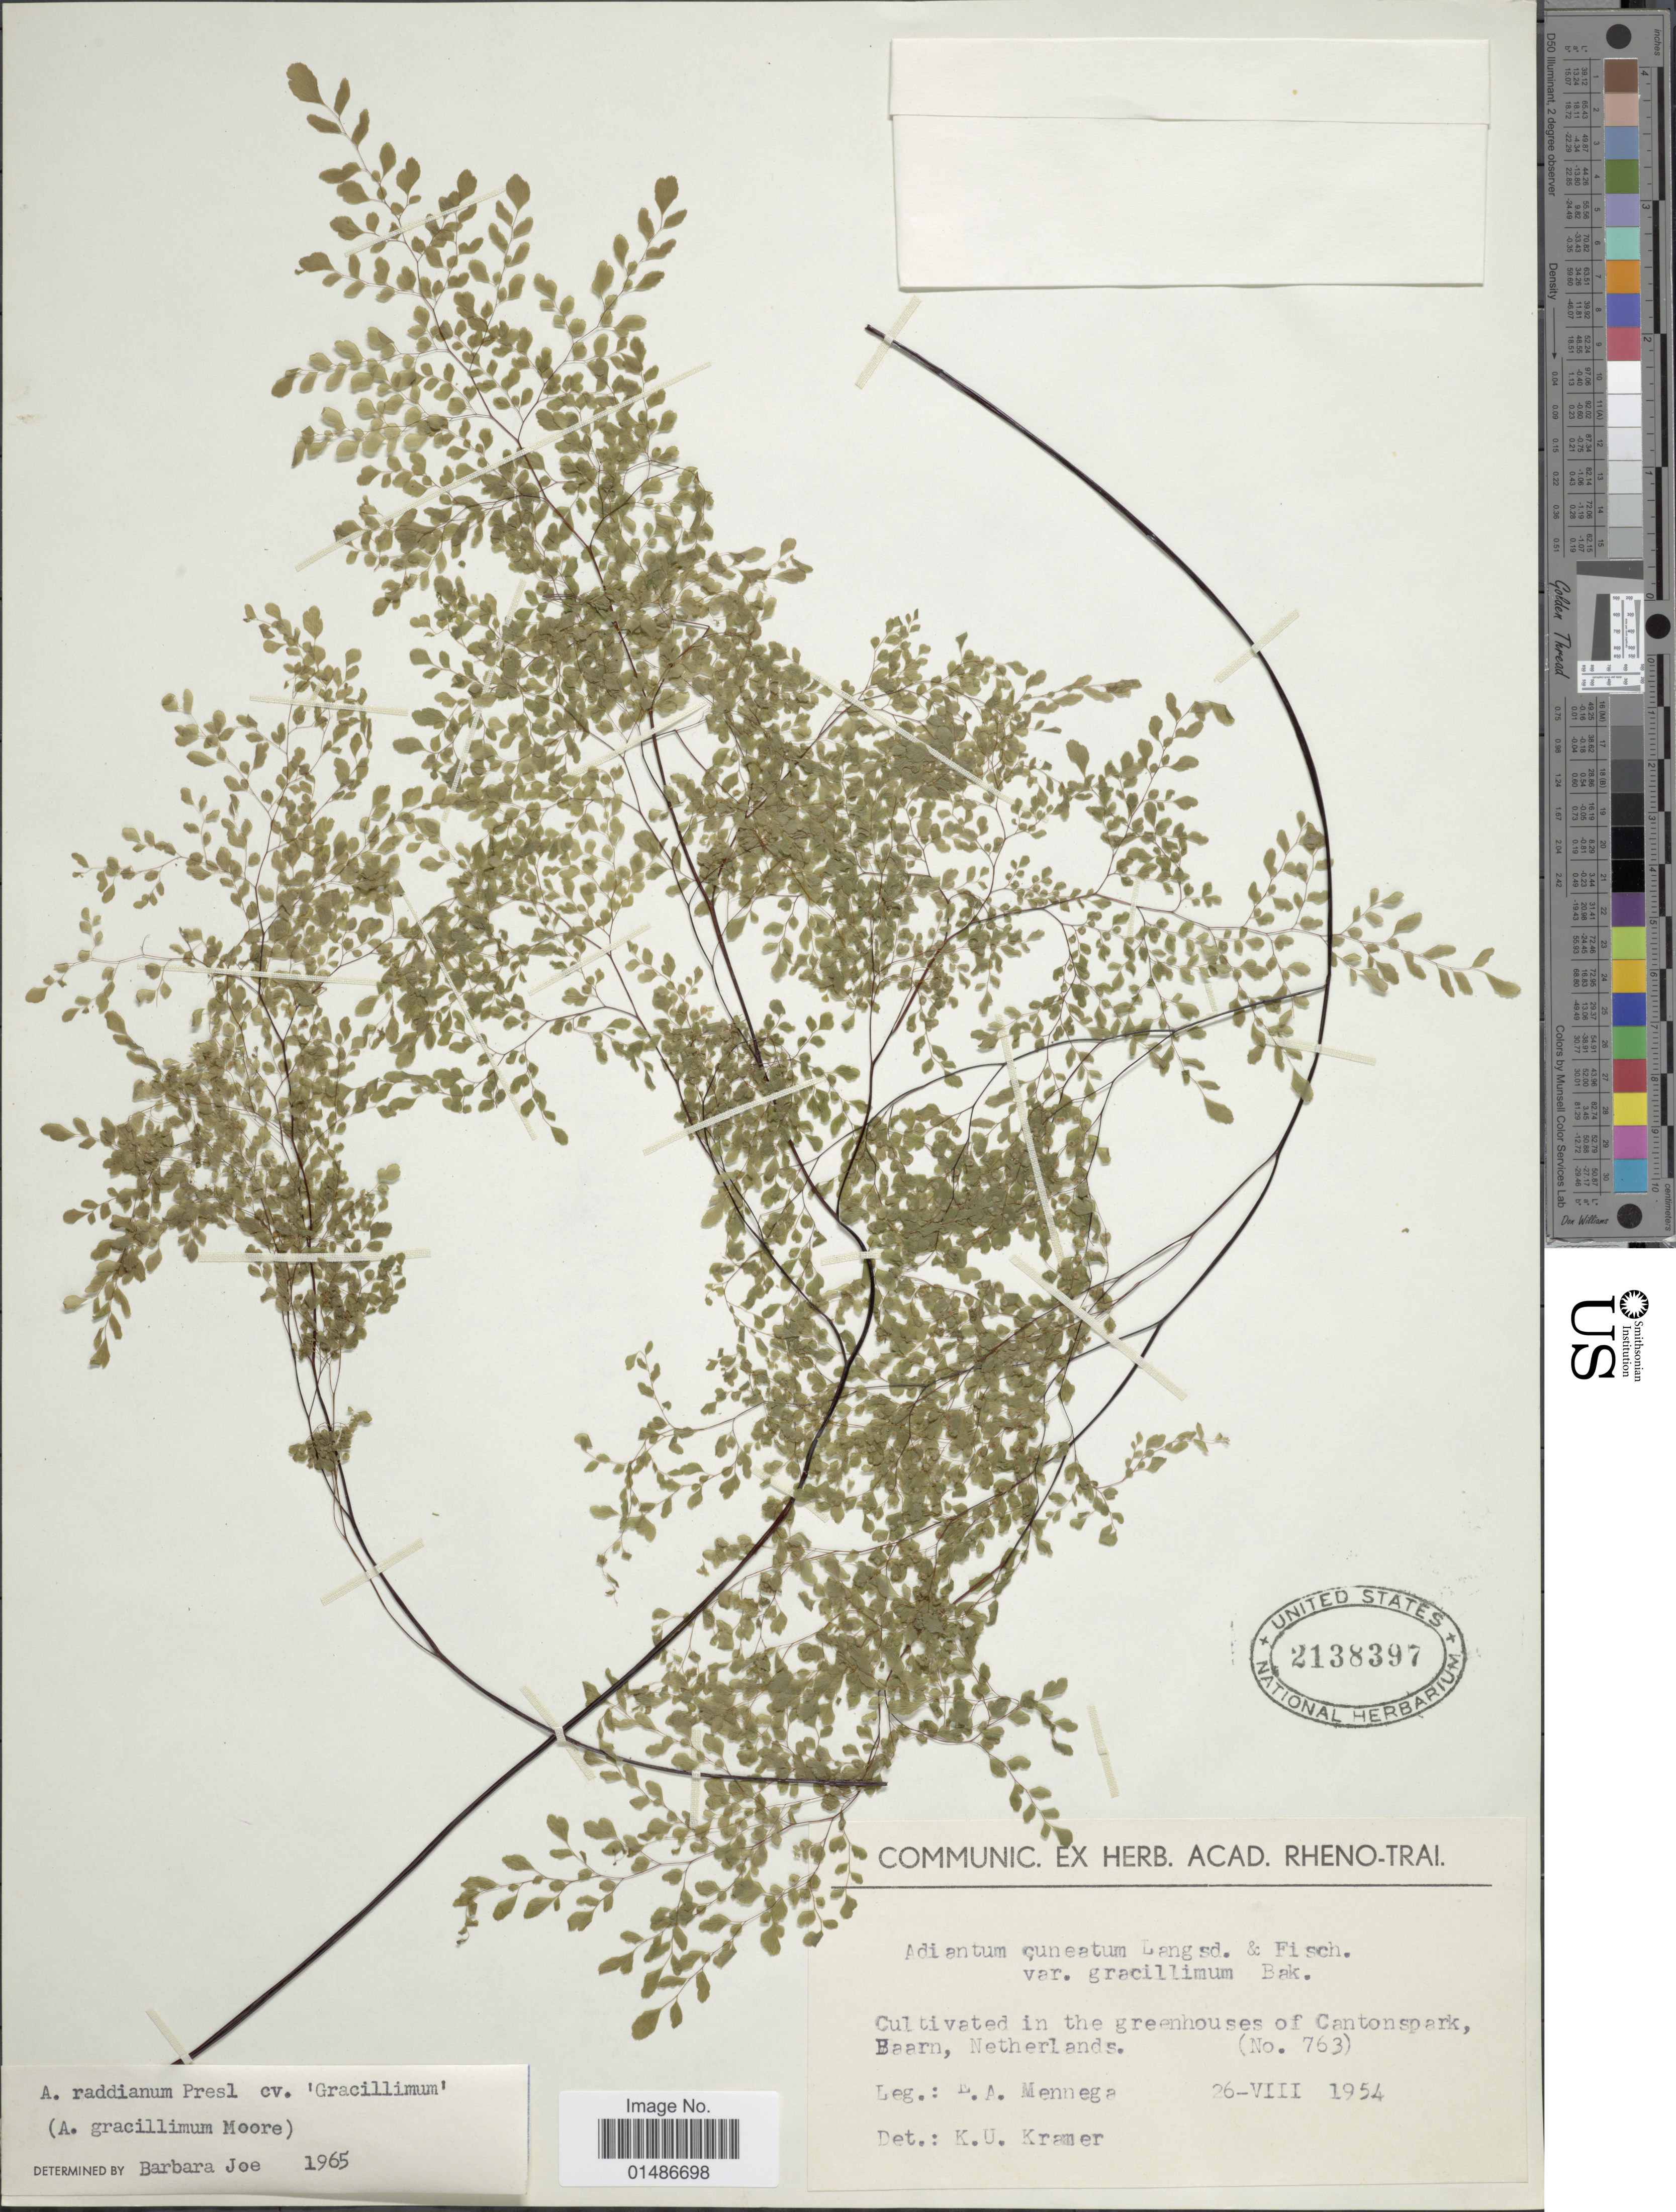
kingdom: Plantae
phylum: Tracheophyta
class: Polypodiopsida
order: Polypodiales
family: Pteridaceae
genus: Adiantum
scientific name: Adiantum raddianum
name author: C. Presl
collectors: E. A. Mennega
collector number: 763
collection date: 1954-08-26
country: Netherlands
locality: Cultivated in the greenhouses of Cantonspark, Baarn.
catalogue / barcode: US 2138397